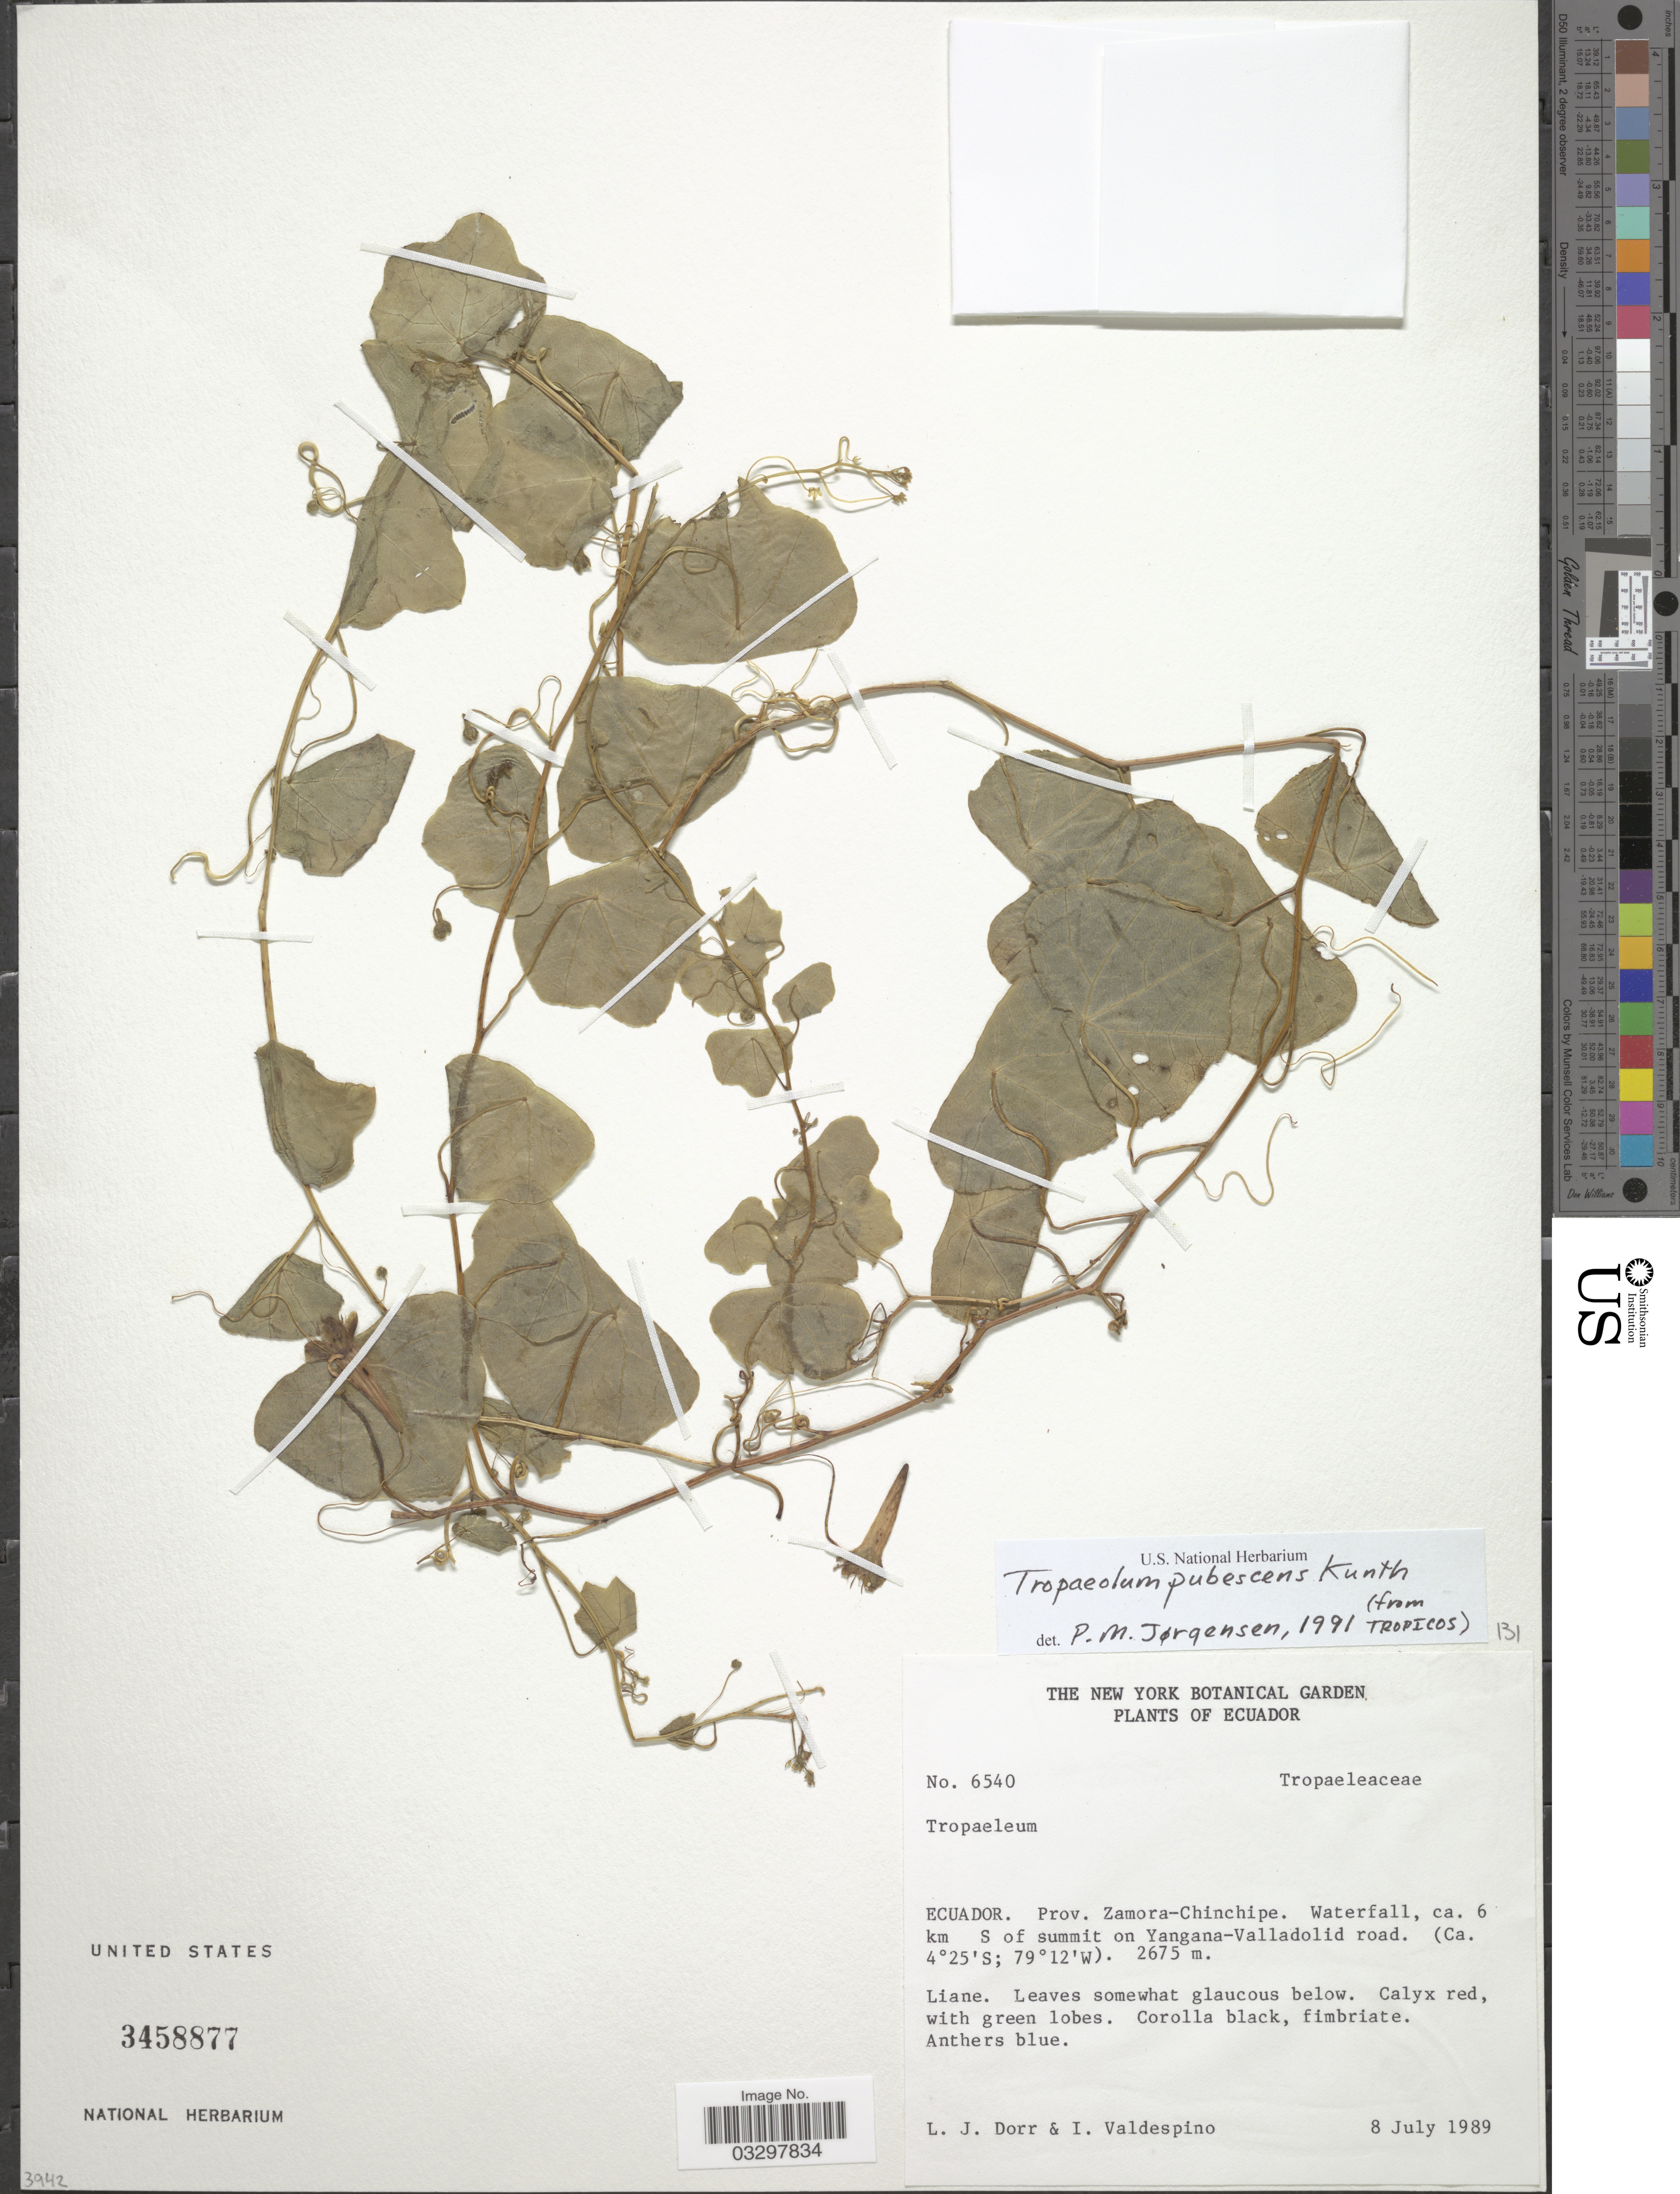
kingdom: Plantae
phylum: Tracheophyta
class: Magnoliopsida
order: Brassicales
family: Tropaeolaceae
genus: Tropaeolum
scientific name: Tropaeolum pubescens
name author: Kunth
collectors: L. J. Dorr & I. Valdespino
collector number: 6540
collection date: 1989-07-08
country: Ecuador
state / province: Zamora-Chinchipe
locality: Waterfall, ca. 6 km S of summit on Yangana-Valladolid road.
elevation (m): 2675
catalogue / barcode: US 3458877